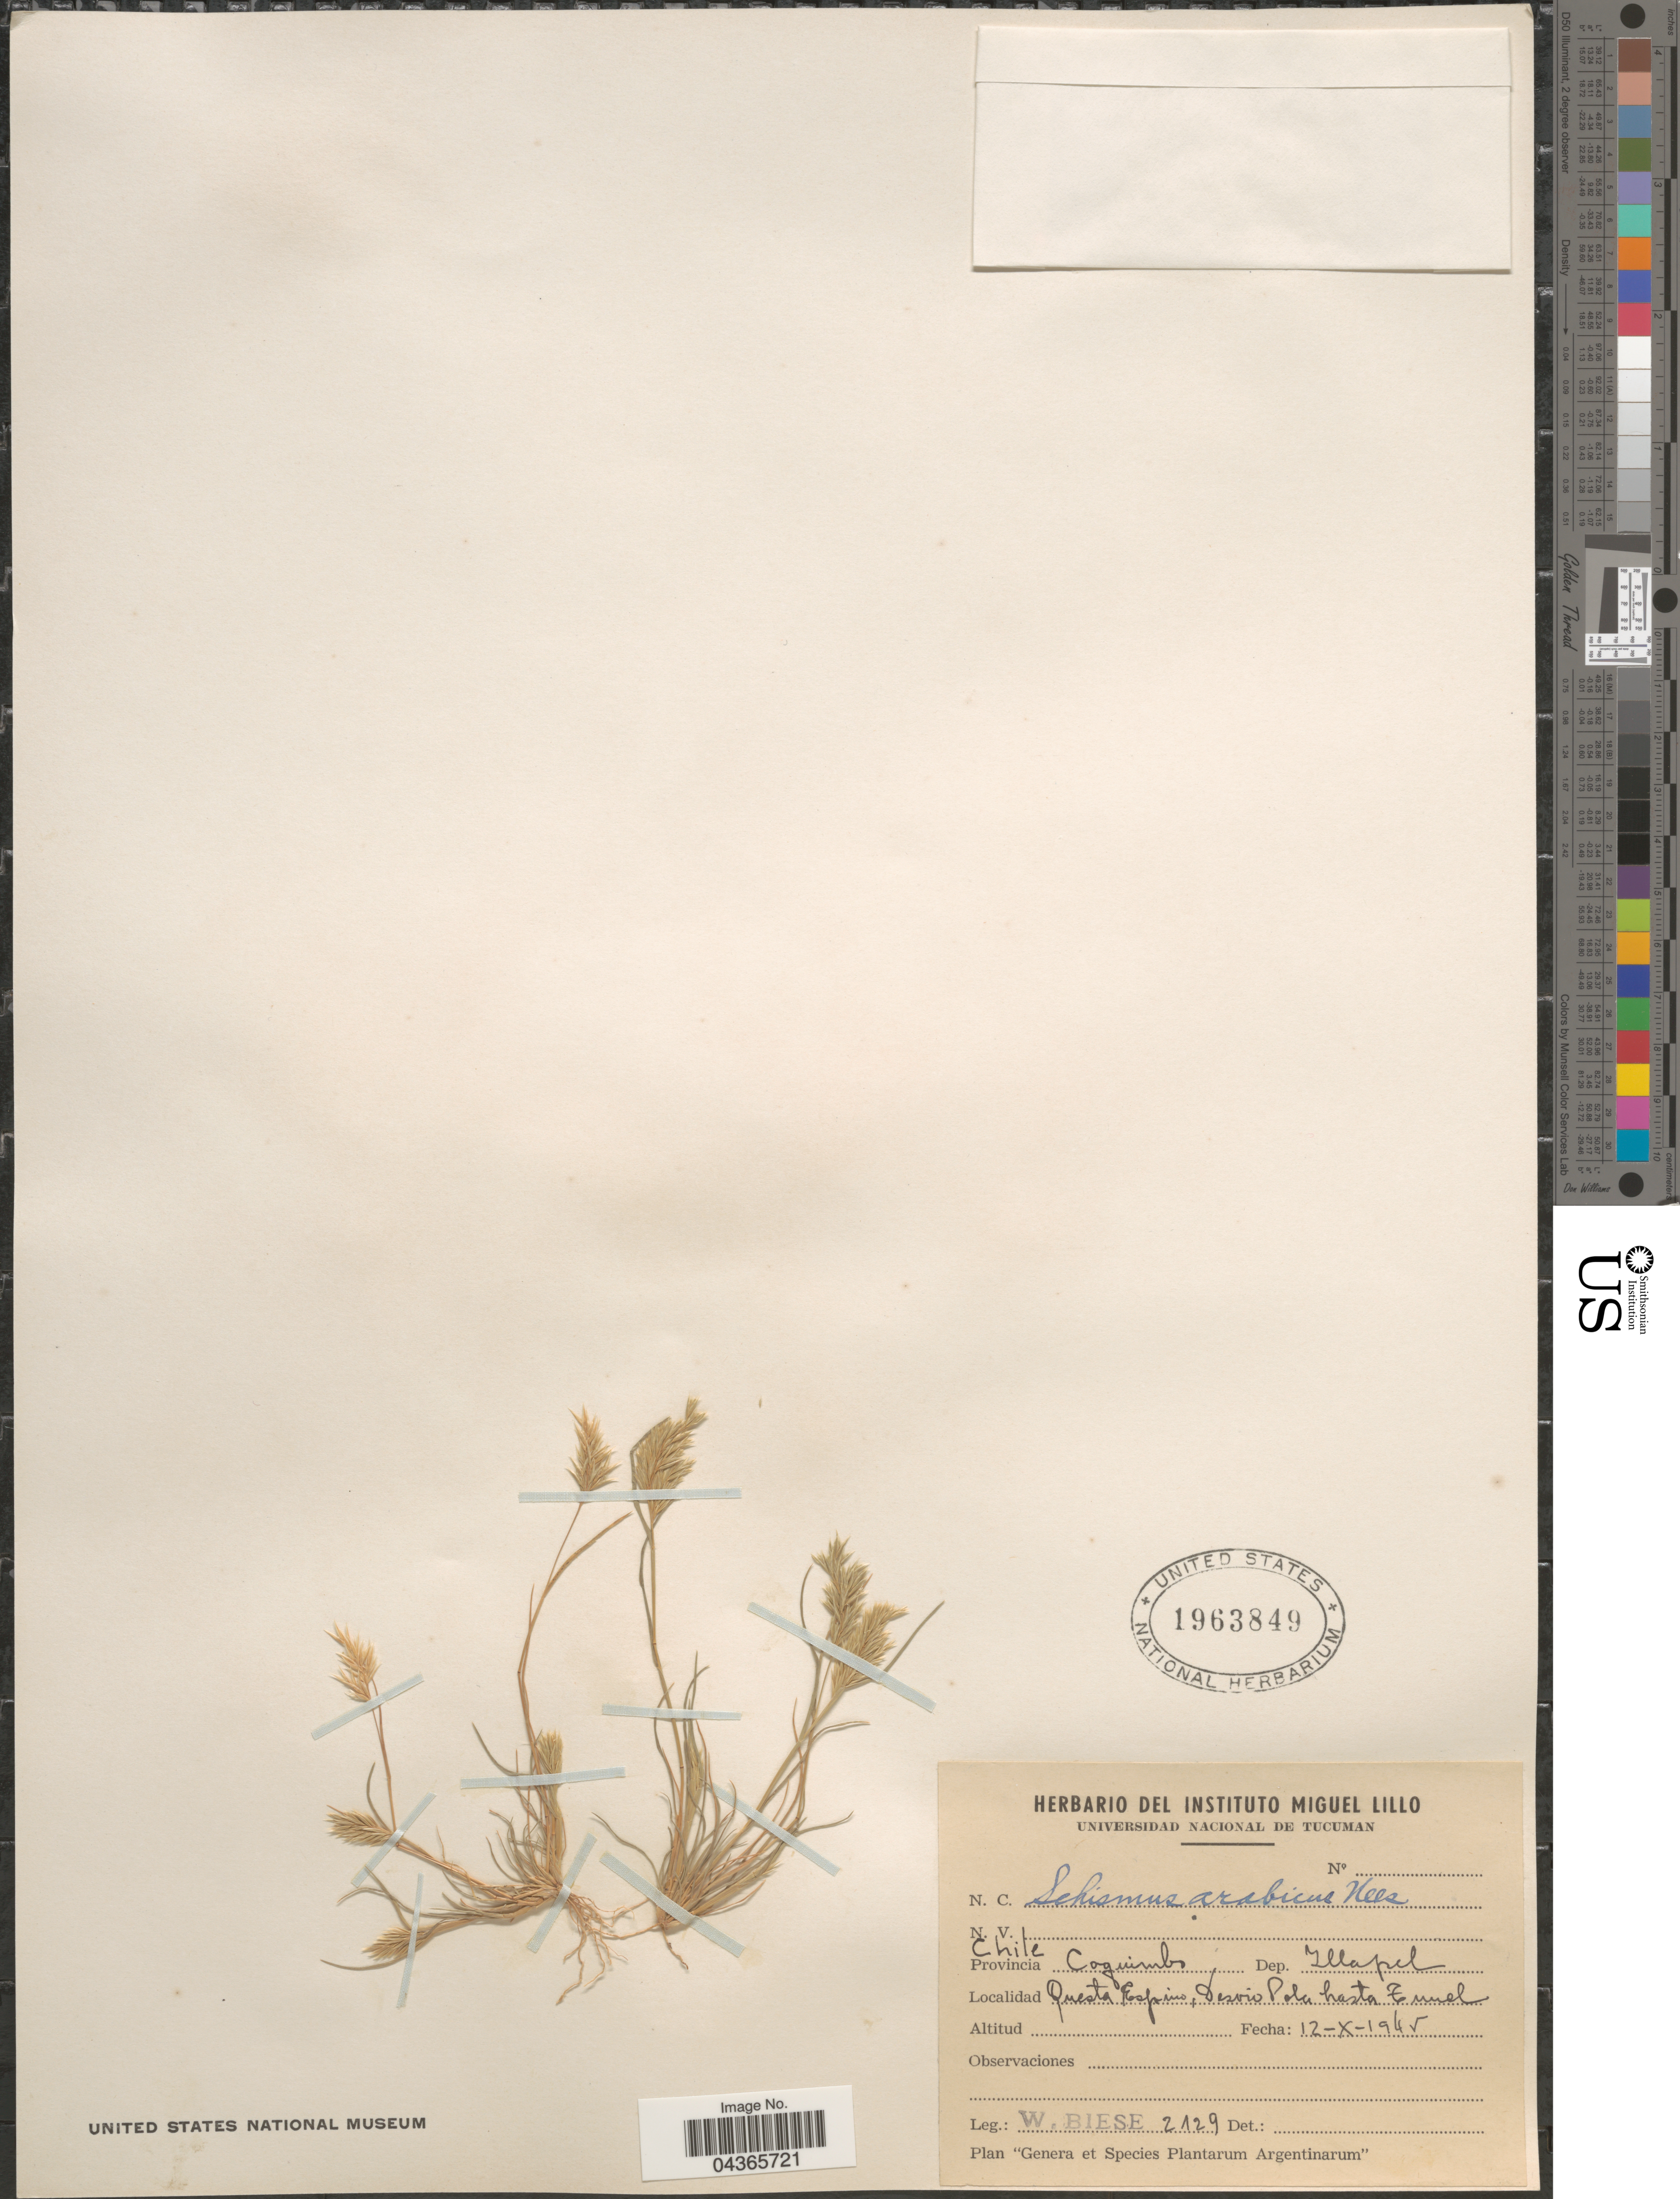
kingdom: Plantae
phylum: Tracheophyta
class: Liliopsida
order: Poales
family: Poaceae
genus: Schismus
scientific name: Schismus barbatus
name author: (L.) Thell.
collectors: W. Biese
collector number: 2129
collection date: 1945-10-12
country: Chile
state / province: Coquimbo (IV)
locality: Dep. Illapel. Questa Espino, Desvio Pola hasta Tunel.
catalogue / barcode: US 1963849